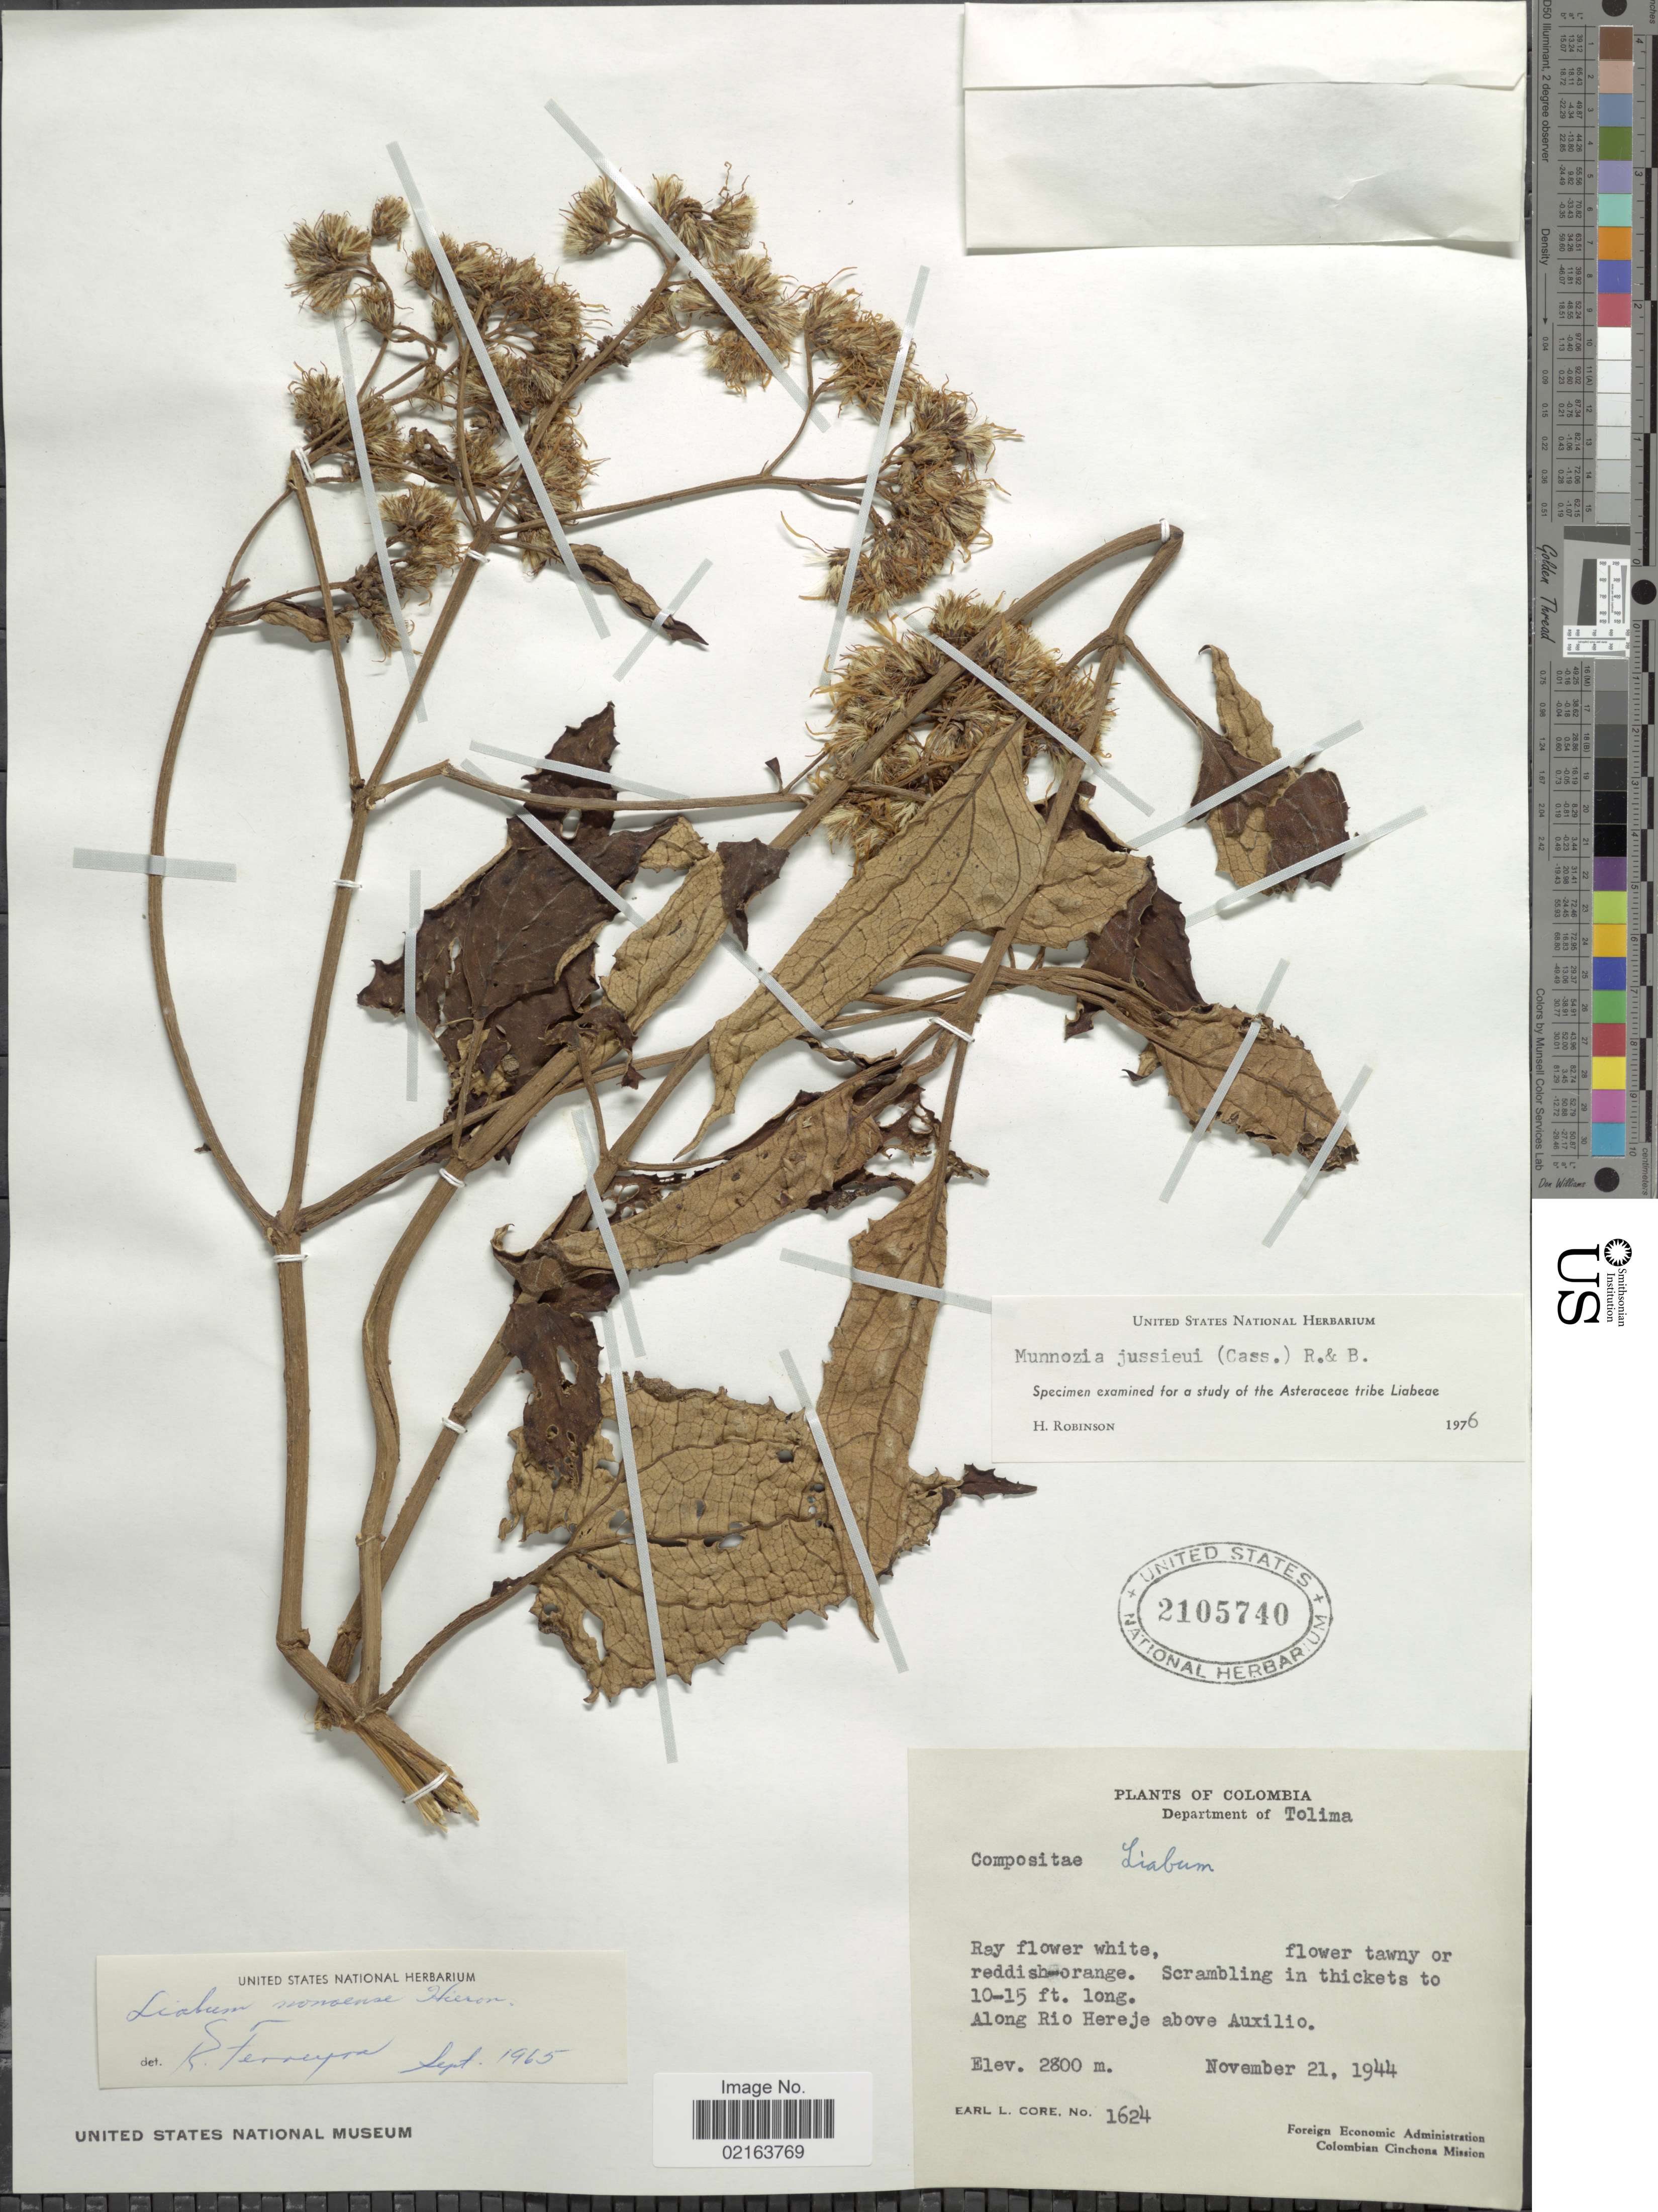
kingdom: Plantae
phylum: Tracheophyta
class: Magnoliopsida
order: Asterales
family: Asteraceae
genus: Munnozia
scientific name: Munnozia jussieui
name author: (Cass.) H. Rob. & Brettell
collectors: E. L. Core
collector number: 1624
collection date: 1944-11-21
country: Colombia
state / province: Tolima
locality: Department of Tolima, Along Rio Hereje above Auxilio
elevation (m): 2800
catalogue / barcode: US 2105740